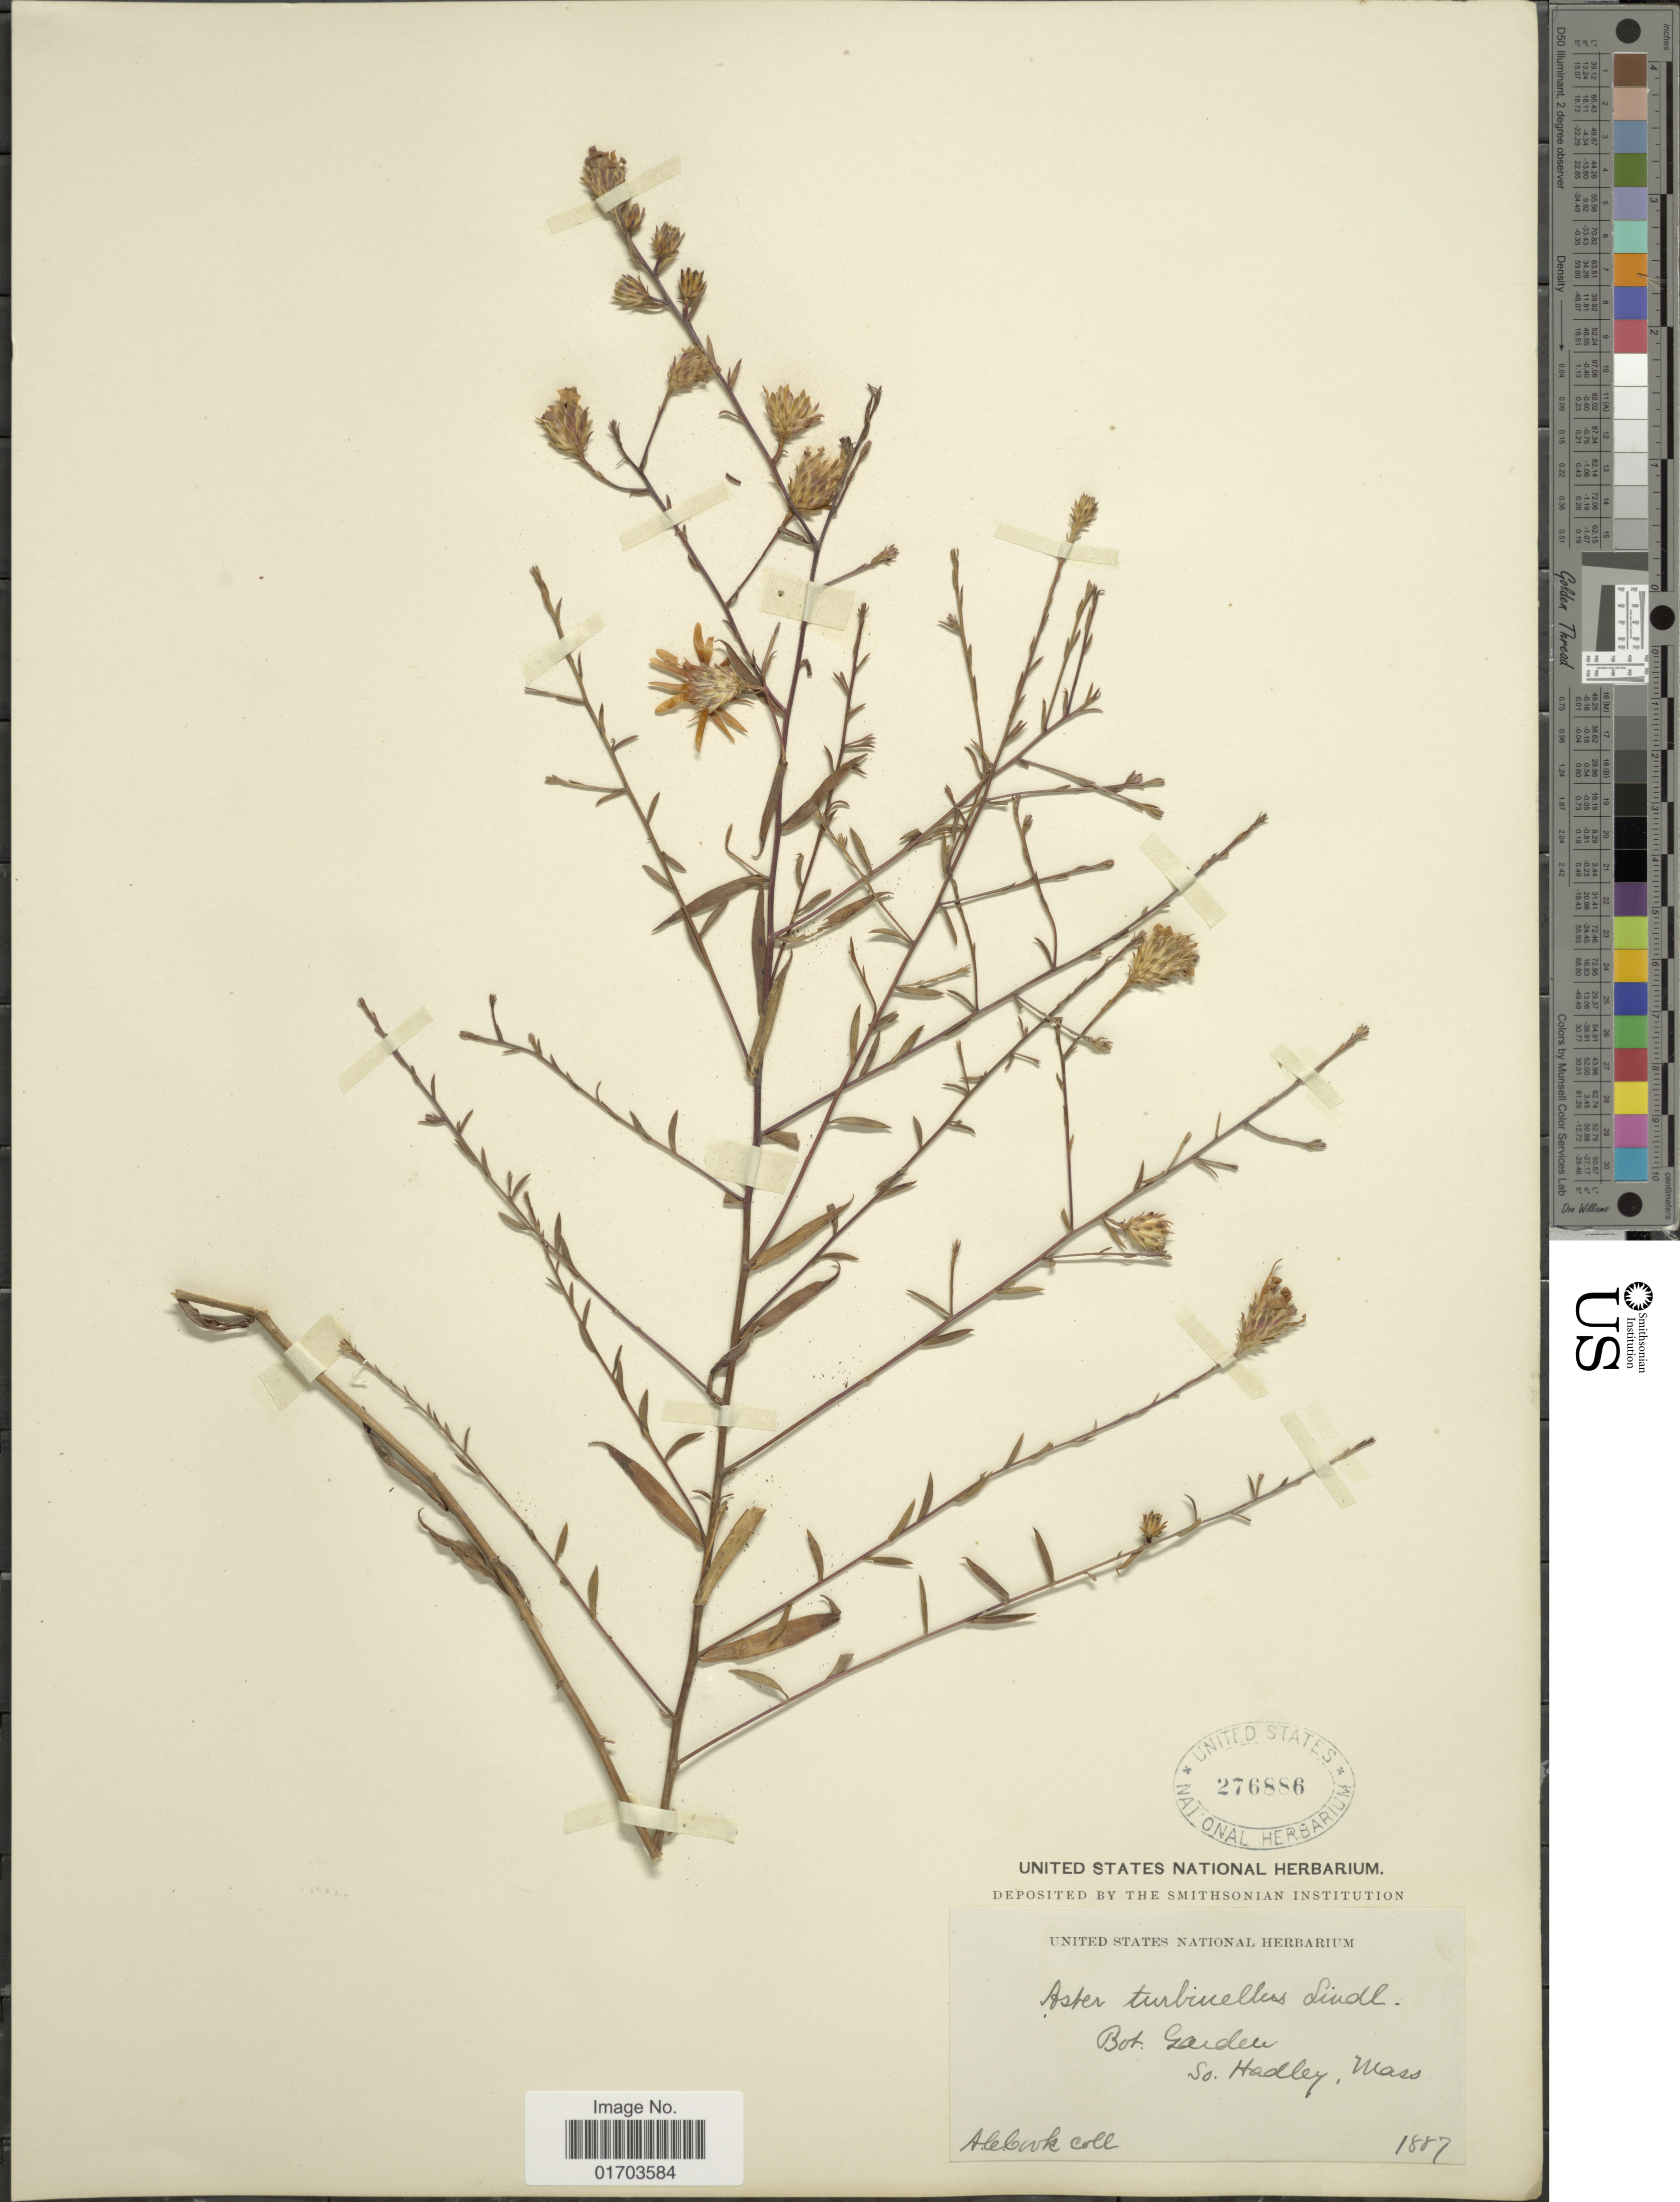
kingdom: Plantae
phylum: Tracheophyta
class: Magnoliopsida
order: Asterales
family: Asteraceae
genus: Symphyotrichum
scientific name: Symphyotrichum turbinellum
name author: (Lindl.) G.L. Nesom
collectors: A. Cook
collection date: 1887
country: United States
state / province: Massachusetts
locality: Bot. Garden, So. Hadley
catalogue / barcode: US 276886